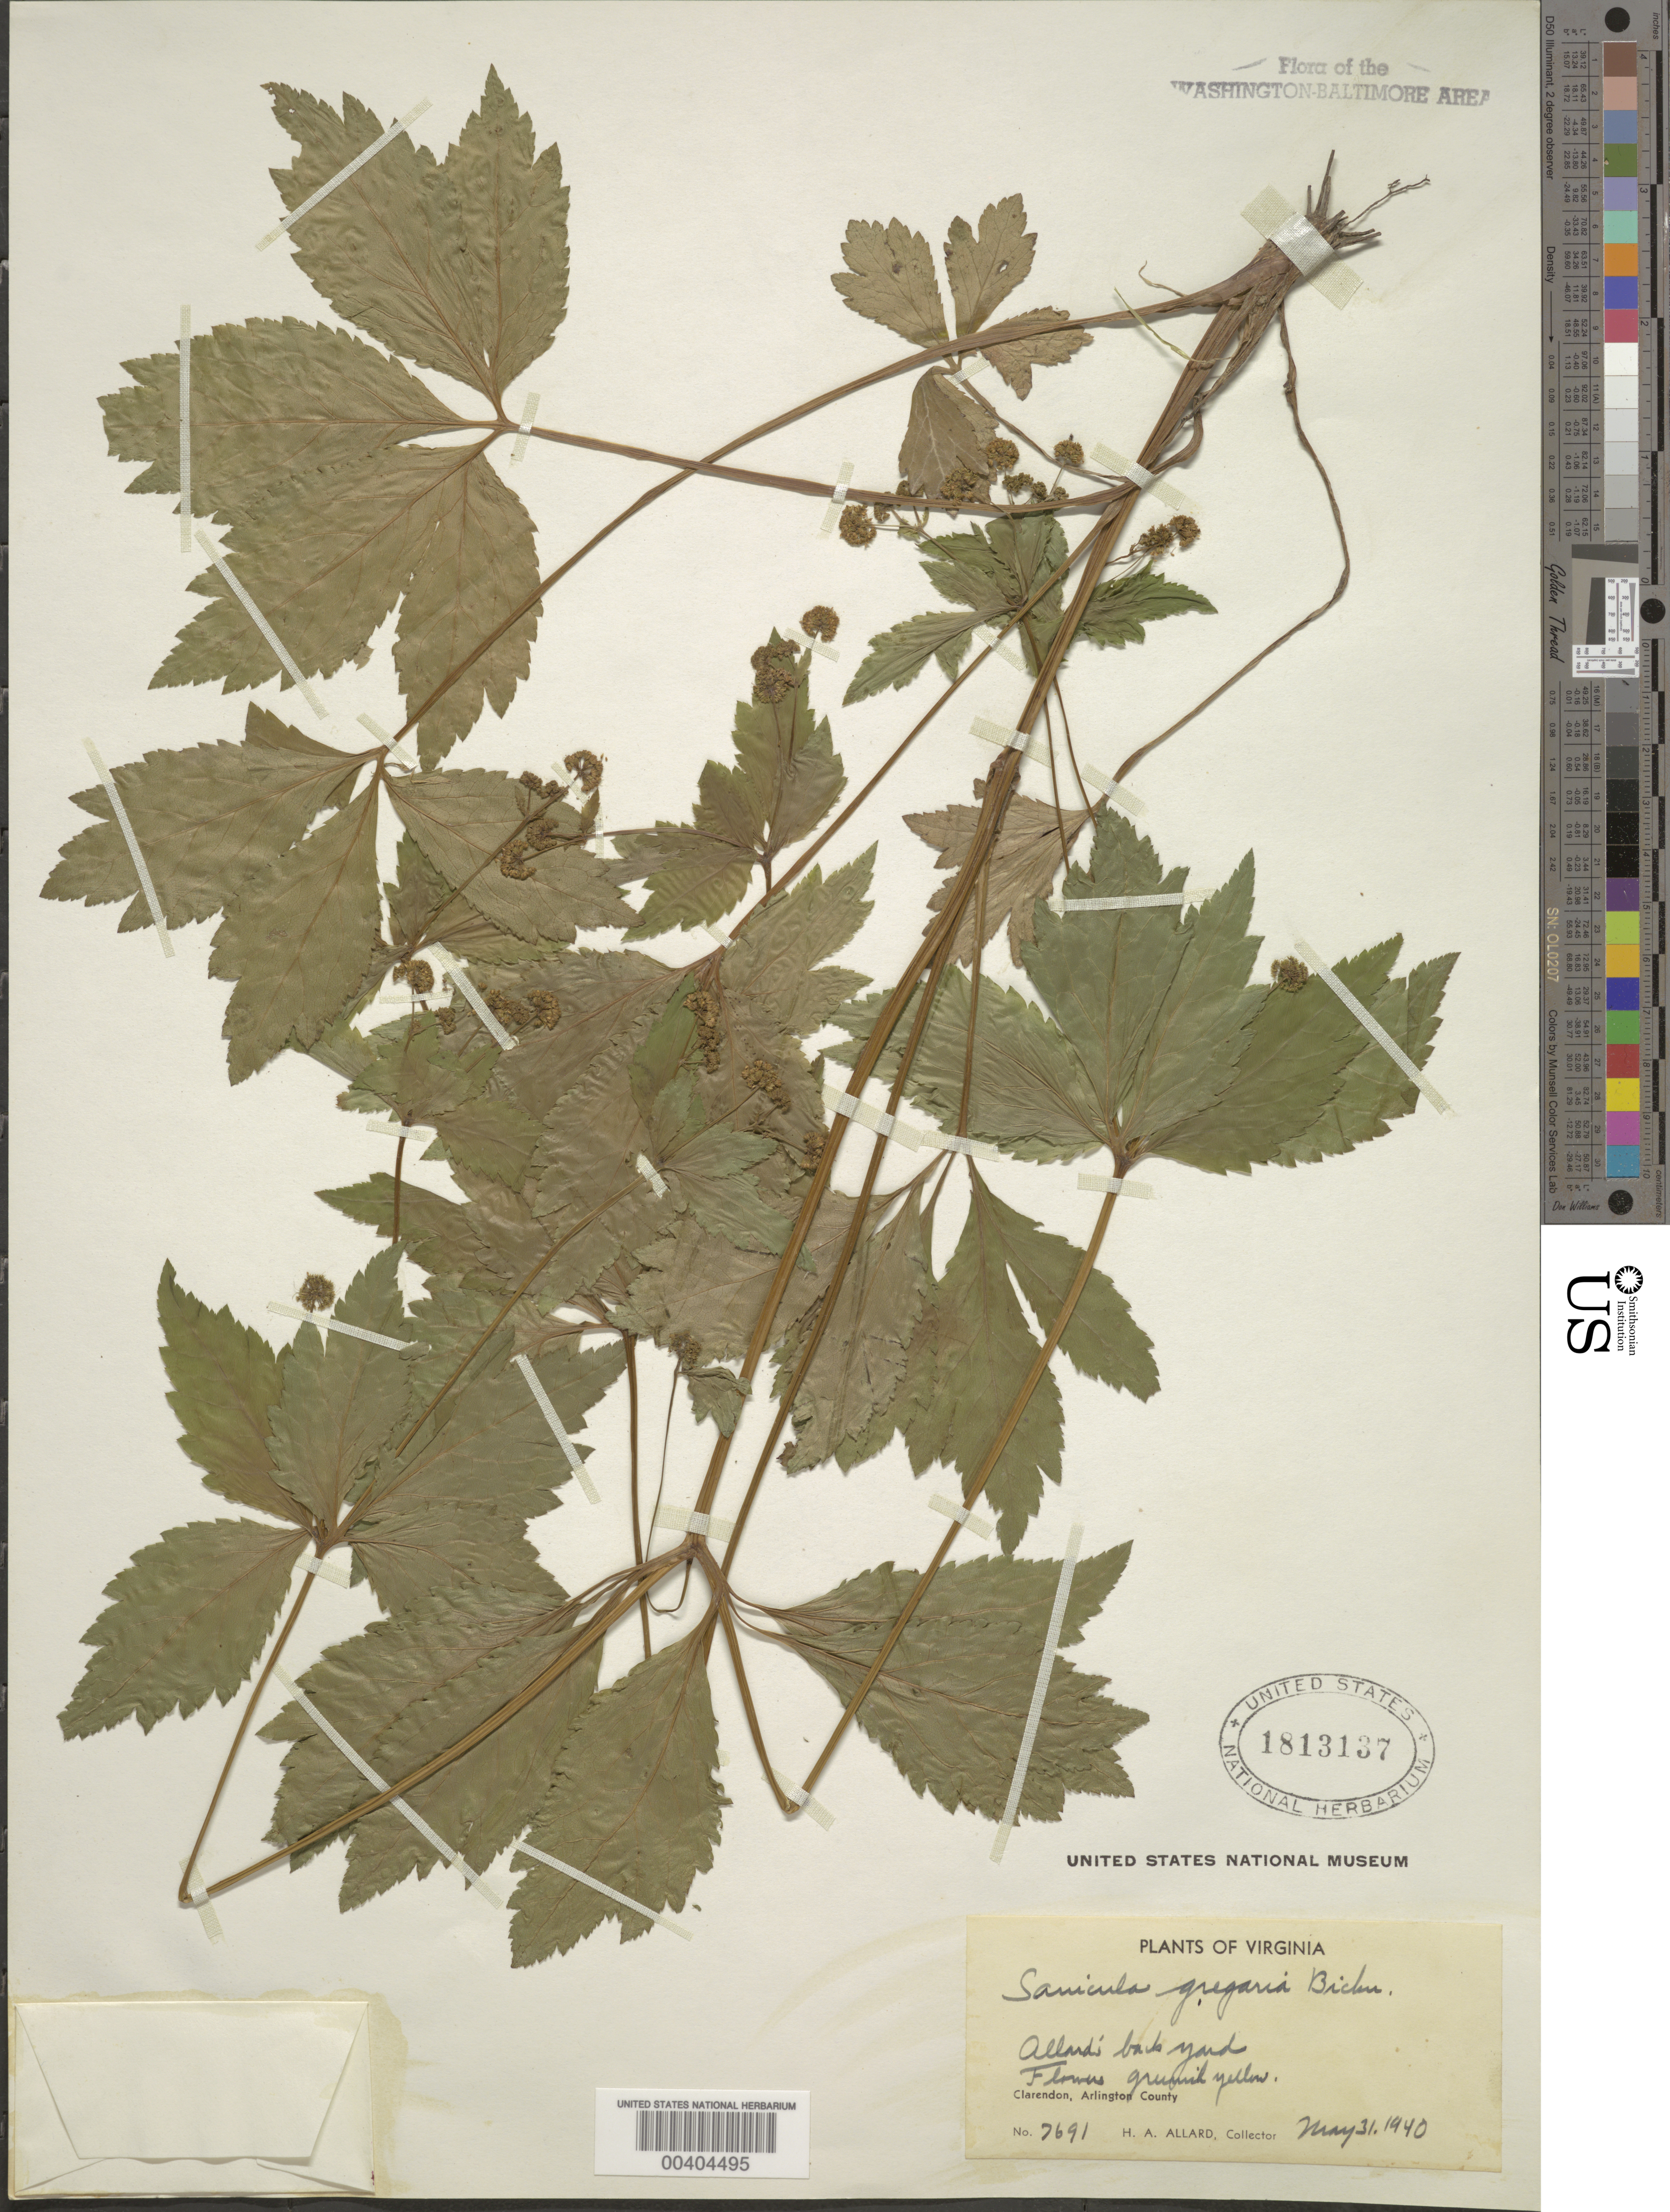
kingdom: Plantae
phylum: Tracheophyta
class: Magnoliopsida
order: Apiales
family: Apiaceae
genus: Sanicula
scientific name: Sanicula odorata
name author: (Raf.) Pryer & Phillippe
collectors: H. A. Allard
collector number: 7691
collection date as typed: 31 May 1940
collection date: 1940-05-31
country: United States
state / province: Virginia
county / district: Arlington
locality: Arlington, 3000, 7th Street, Allards garden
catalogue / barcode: US 1813137